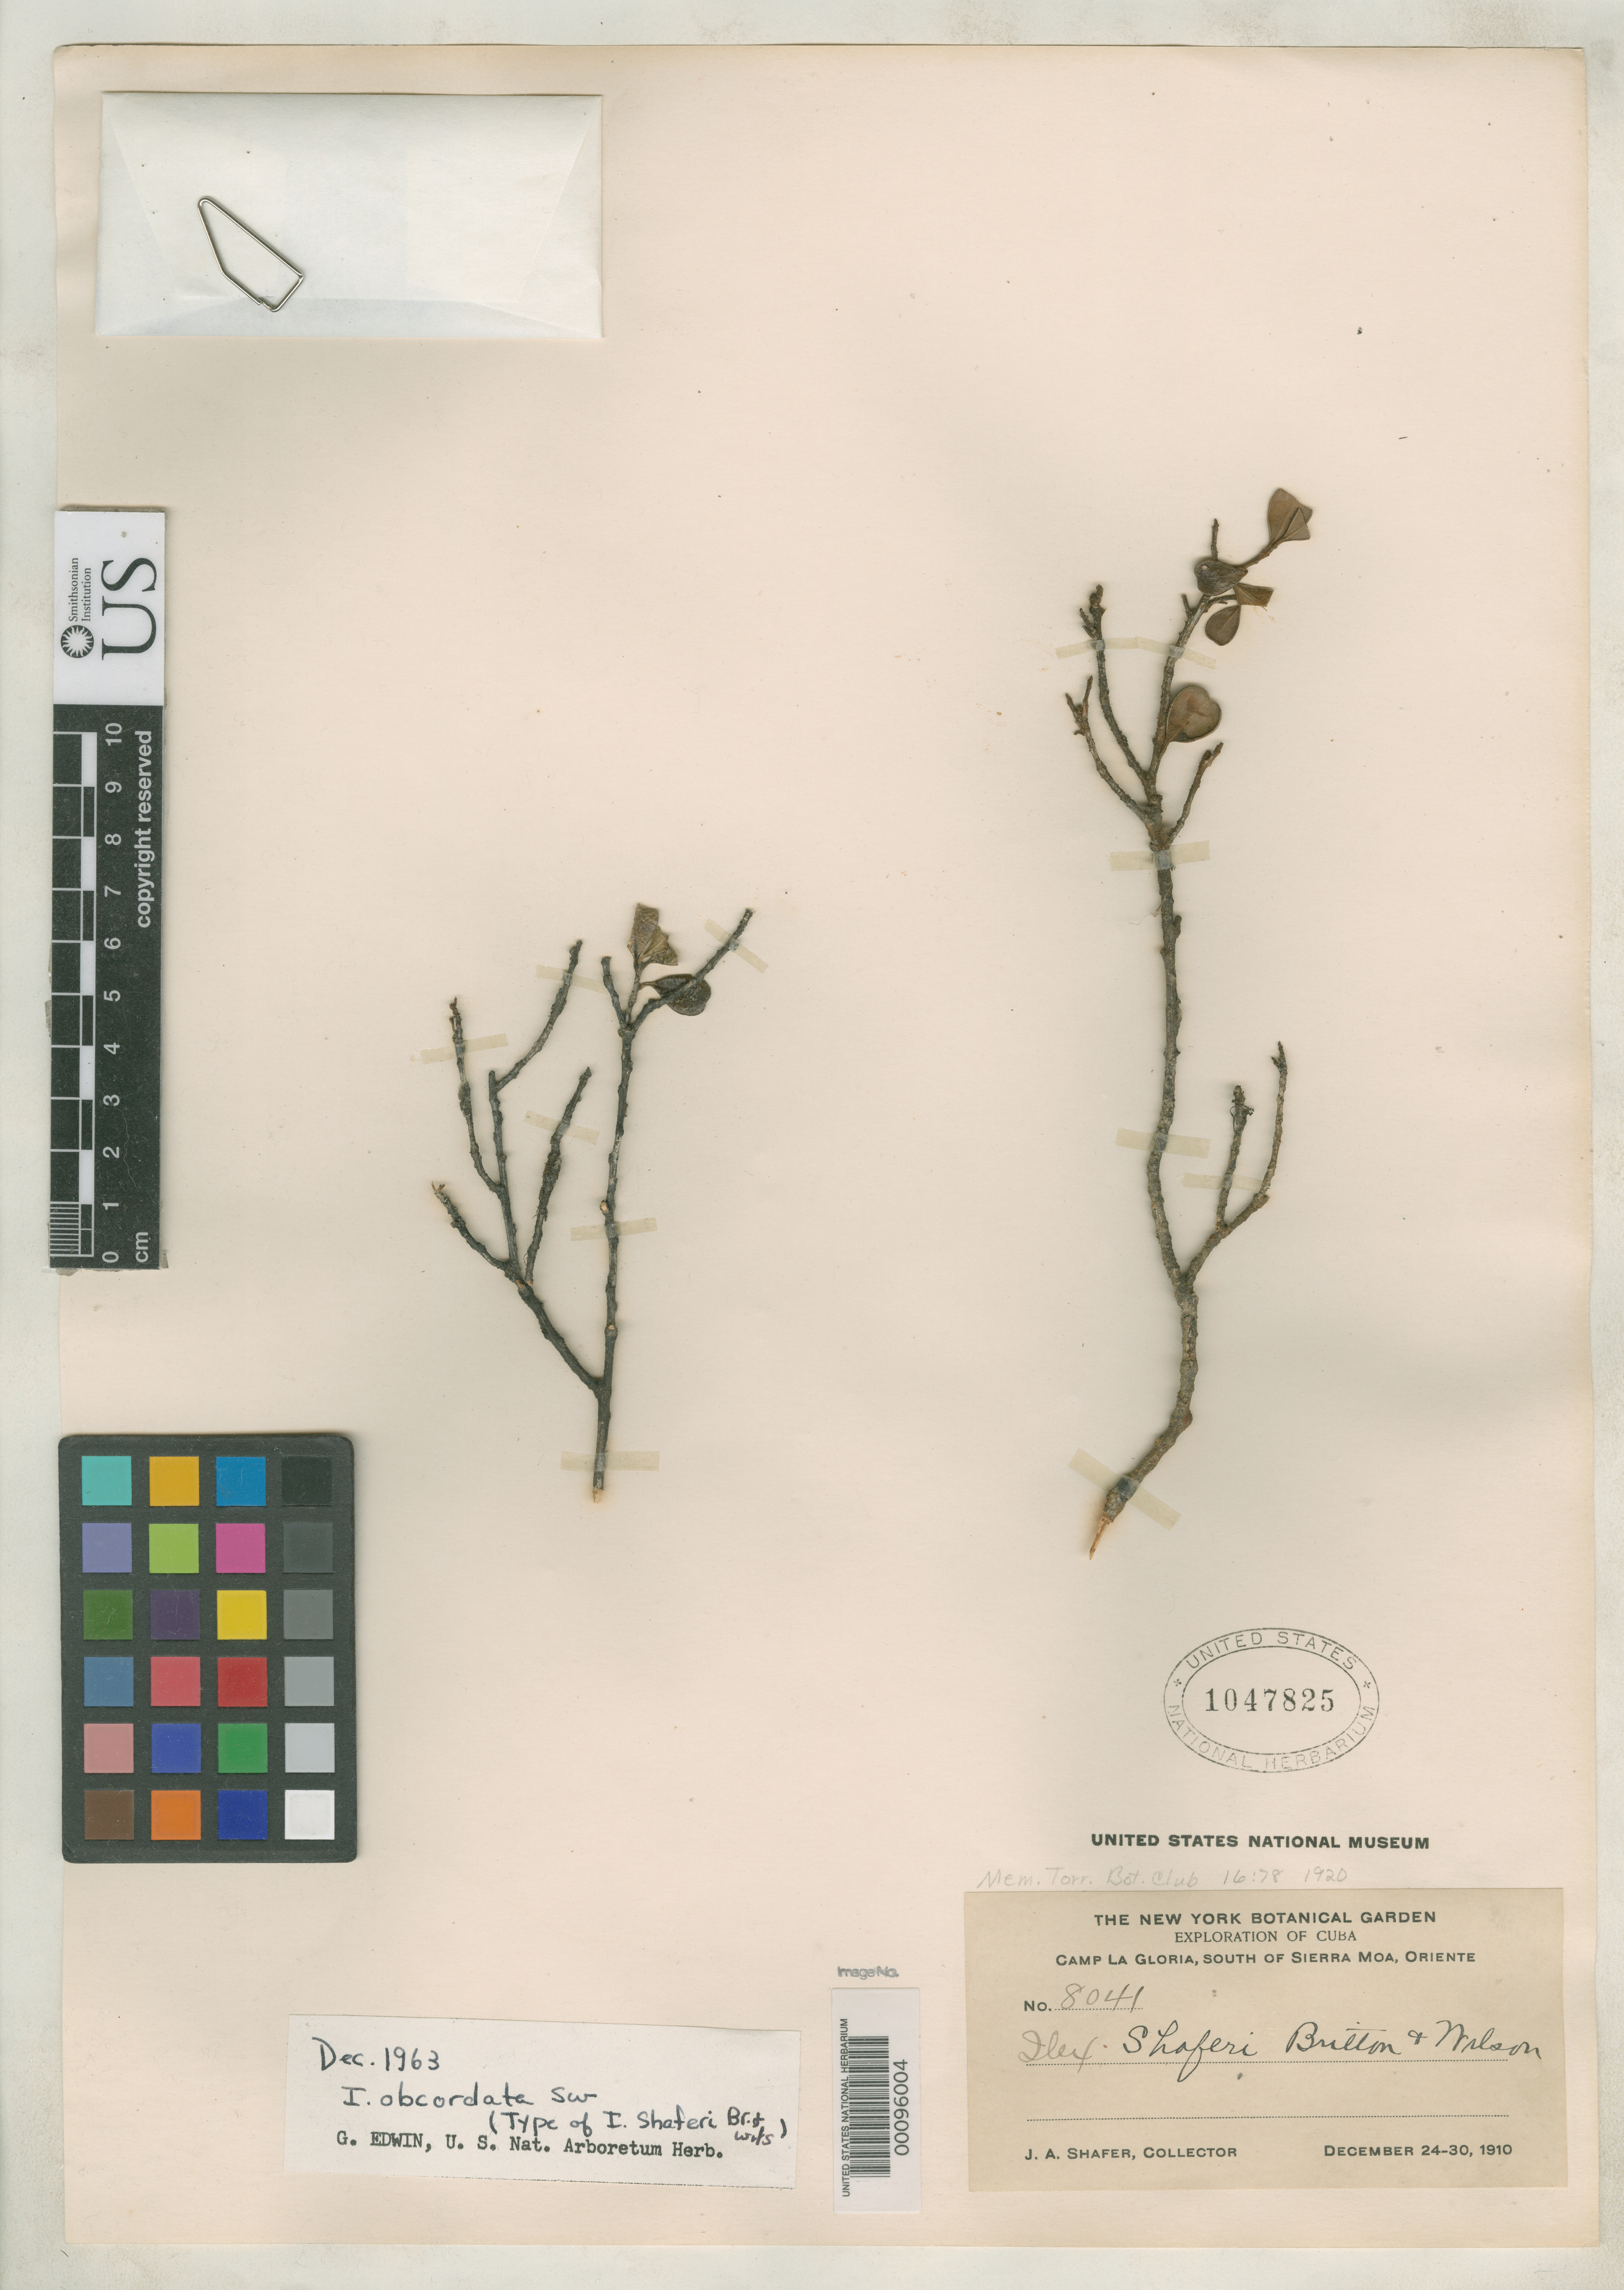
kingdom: Plantae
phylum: Tracheophyta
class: Magnoliopsida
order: Aquifoliales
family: Aquifoliaceae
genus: Ilex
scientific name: Ilex shaferi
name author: Britton & P. Wilson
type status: Isotype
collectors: J. A. Shafer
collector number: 8041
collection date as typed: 24 Dec 1910 to 30 Dec 1910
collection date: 1910-12-24/1910-12-30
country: Cuba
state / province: Oriente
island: Greater Antilles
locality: Mountains of Oriente.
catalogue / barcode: US 1047825